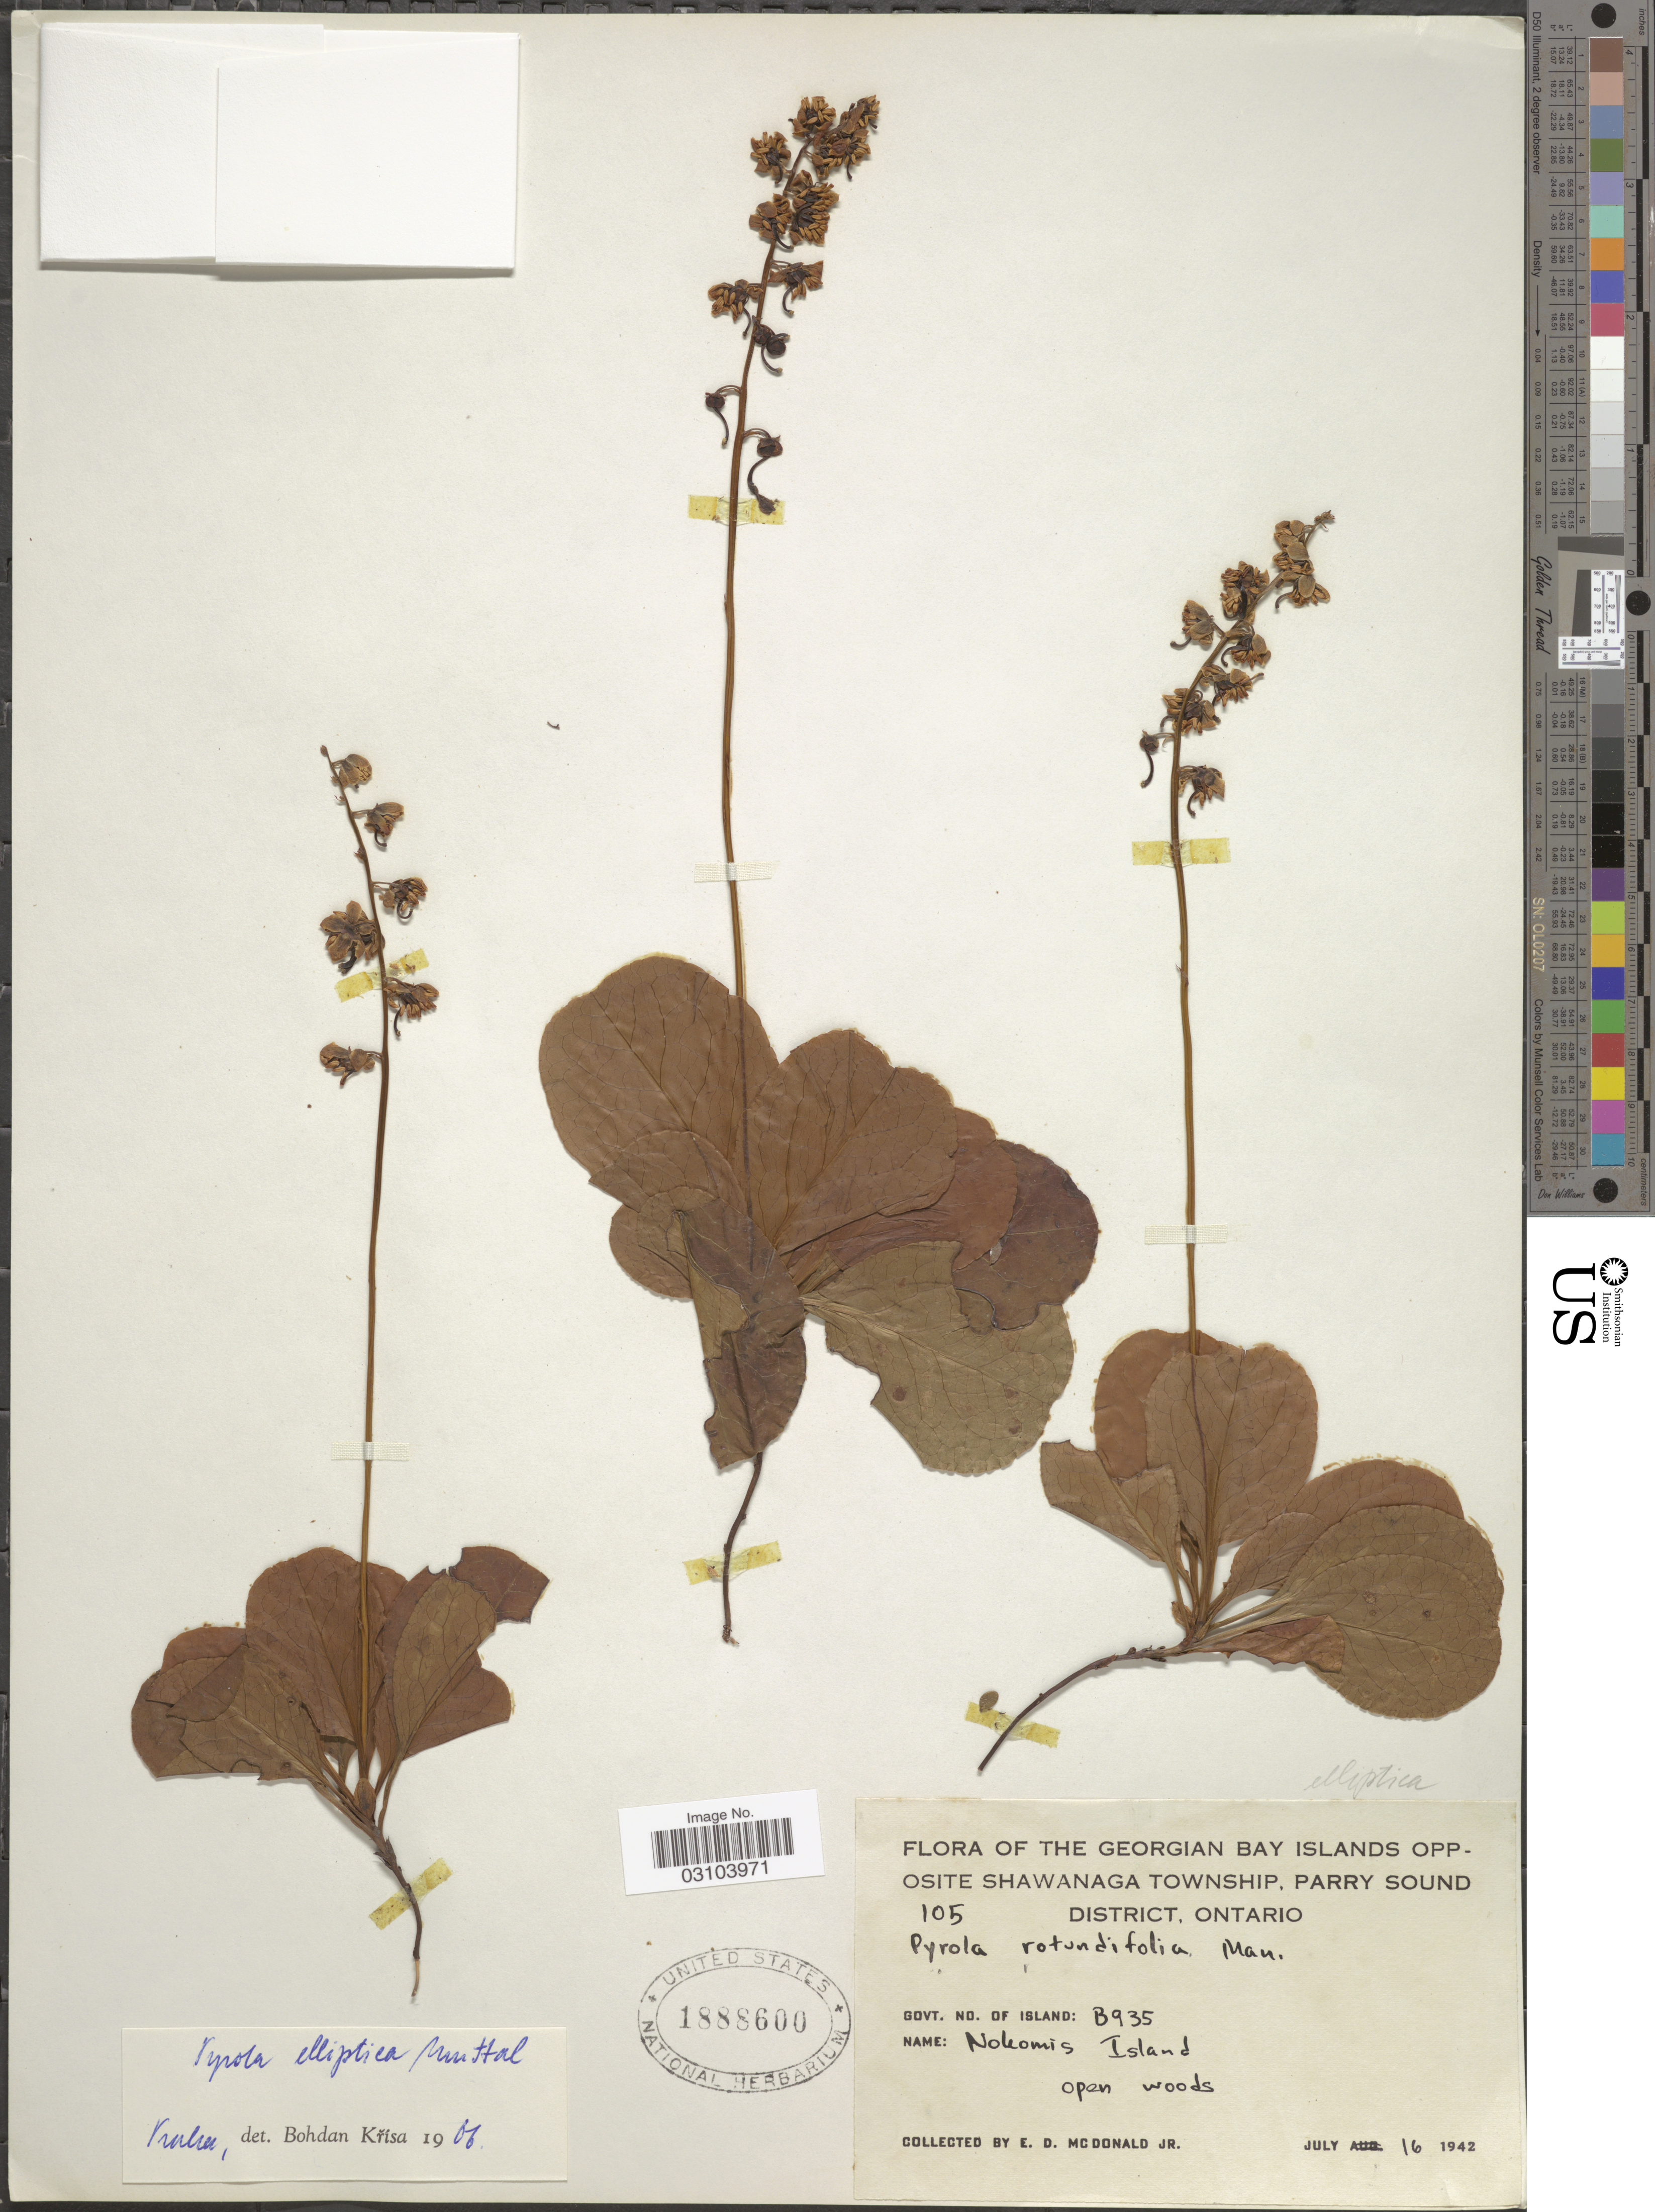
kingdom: Plantae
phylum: Tracheophyta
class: Magnoliopsida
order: Ericales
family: Ericaceae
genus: Pyrola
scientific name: Pyrola elliptica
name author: Nutt.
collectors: E. D. McDonald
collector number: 105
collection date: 1942-07-16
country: Canada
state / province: Ontario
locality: The Georgian Bay Islands Opposite Shawanaga Township, Parry Sound District. Govt. No. of Island: B935. Nokomis Island.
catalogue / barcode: US 1888600